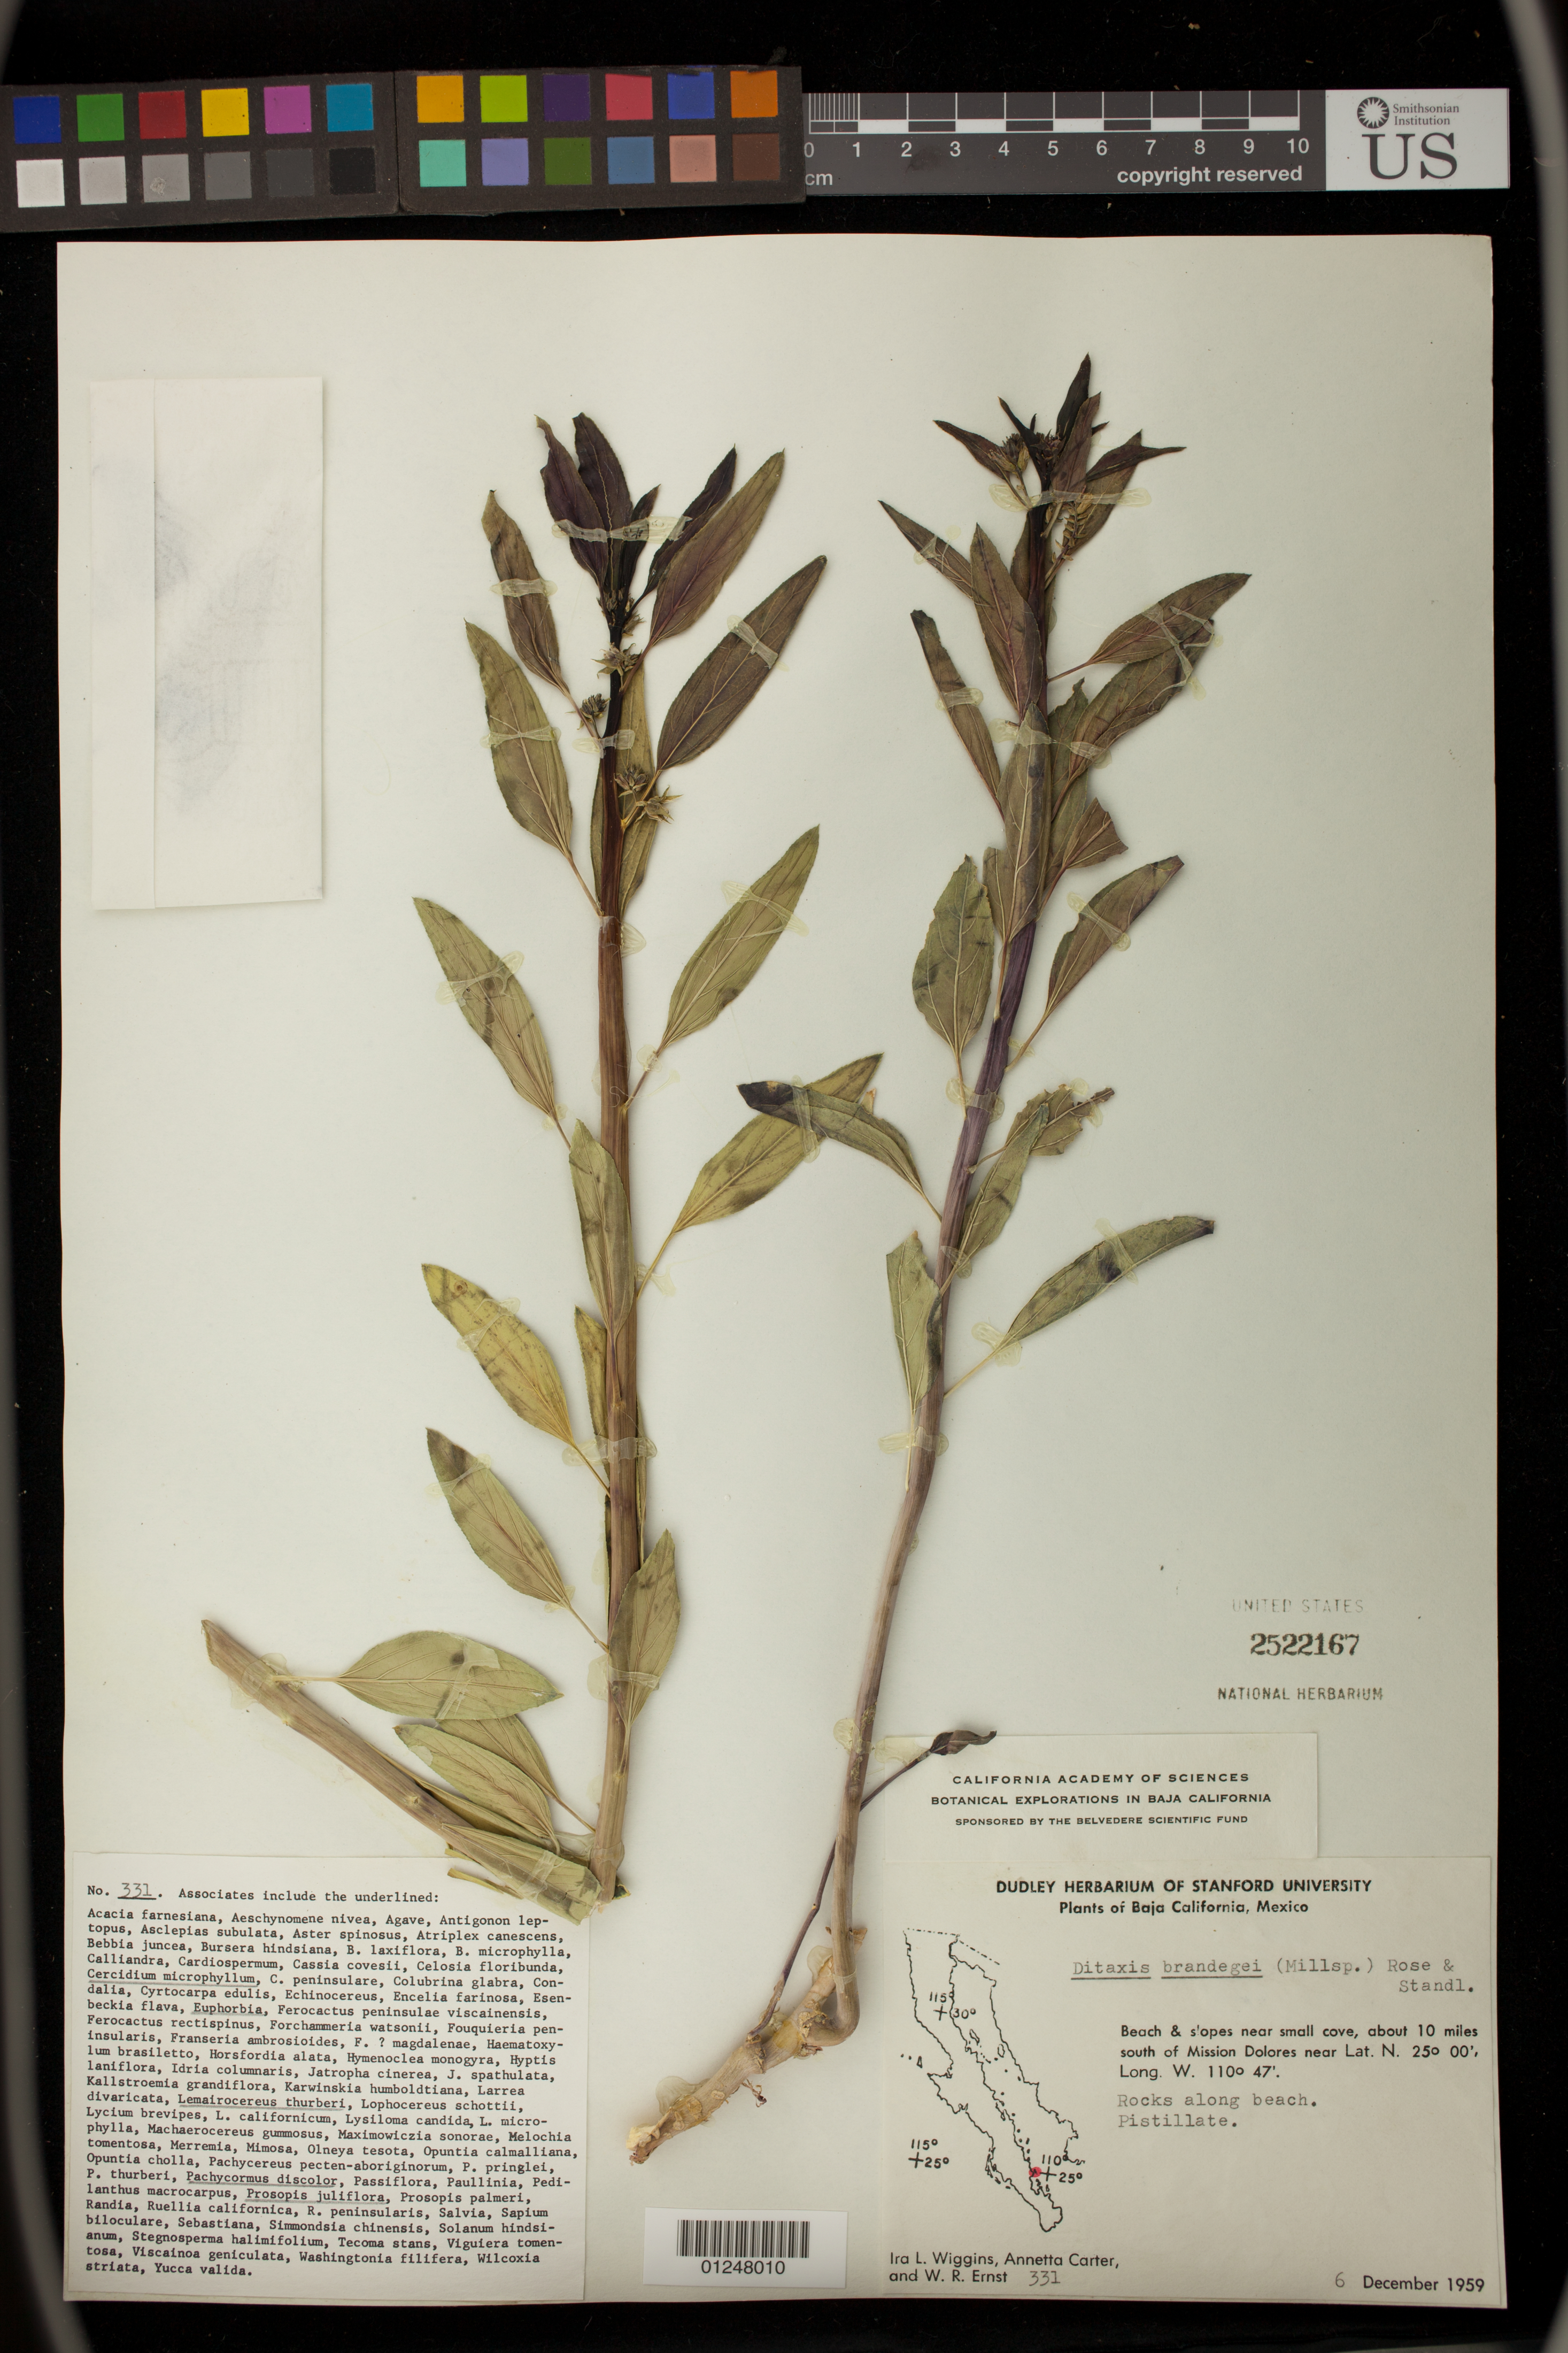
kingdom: Plantae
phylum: Tracheophyta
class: Magnoliopsida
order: Malpighiales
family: Euphorbiaceae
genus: Argythamnia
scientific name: Argythamnia brandegeei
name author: Millsp.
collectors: I. L. Wiggins, A. M. Carter & W. R. Ernst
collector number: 331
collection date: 1959-12-06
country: Mexico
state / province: Baja California Sur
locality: Beach & slopes near small cove, about 10 miles south of Mission Dolores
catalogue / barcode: US 2522167